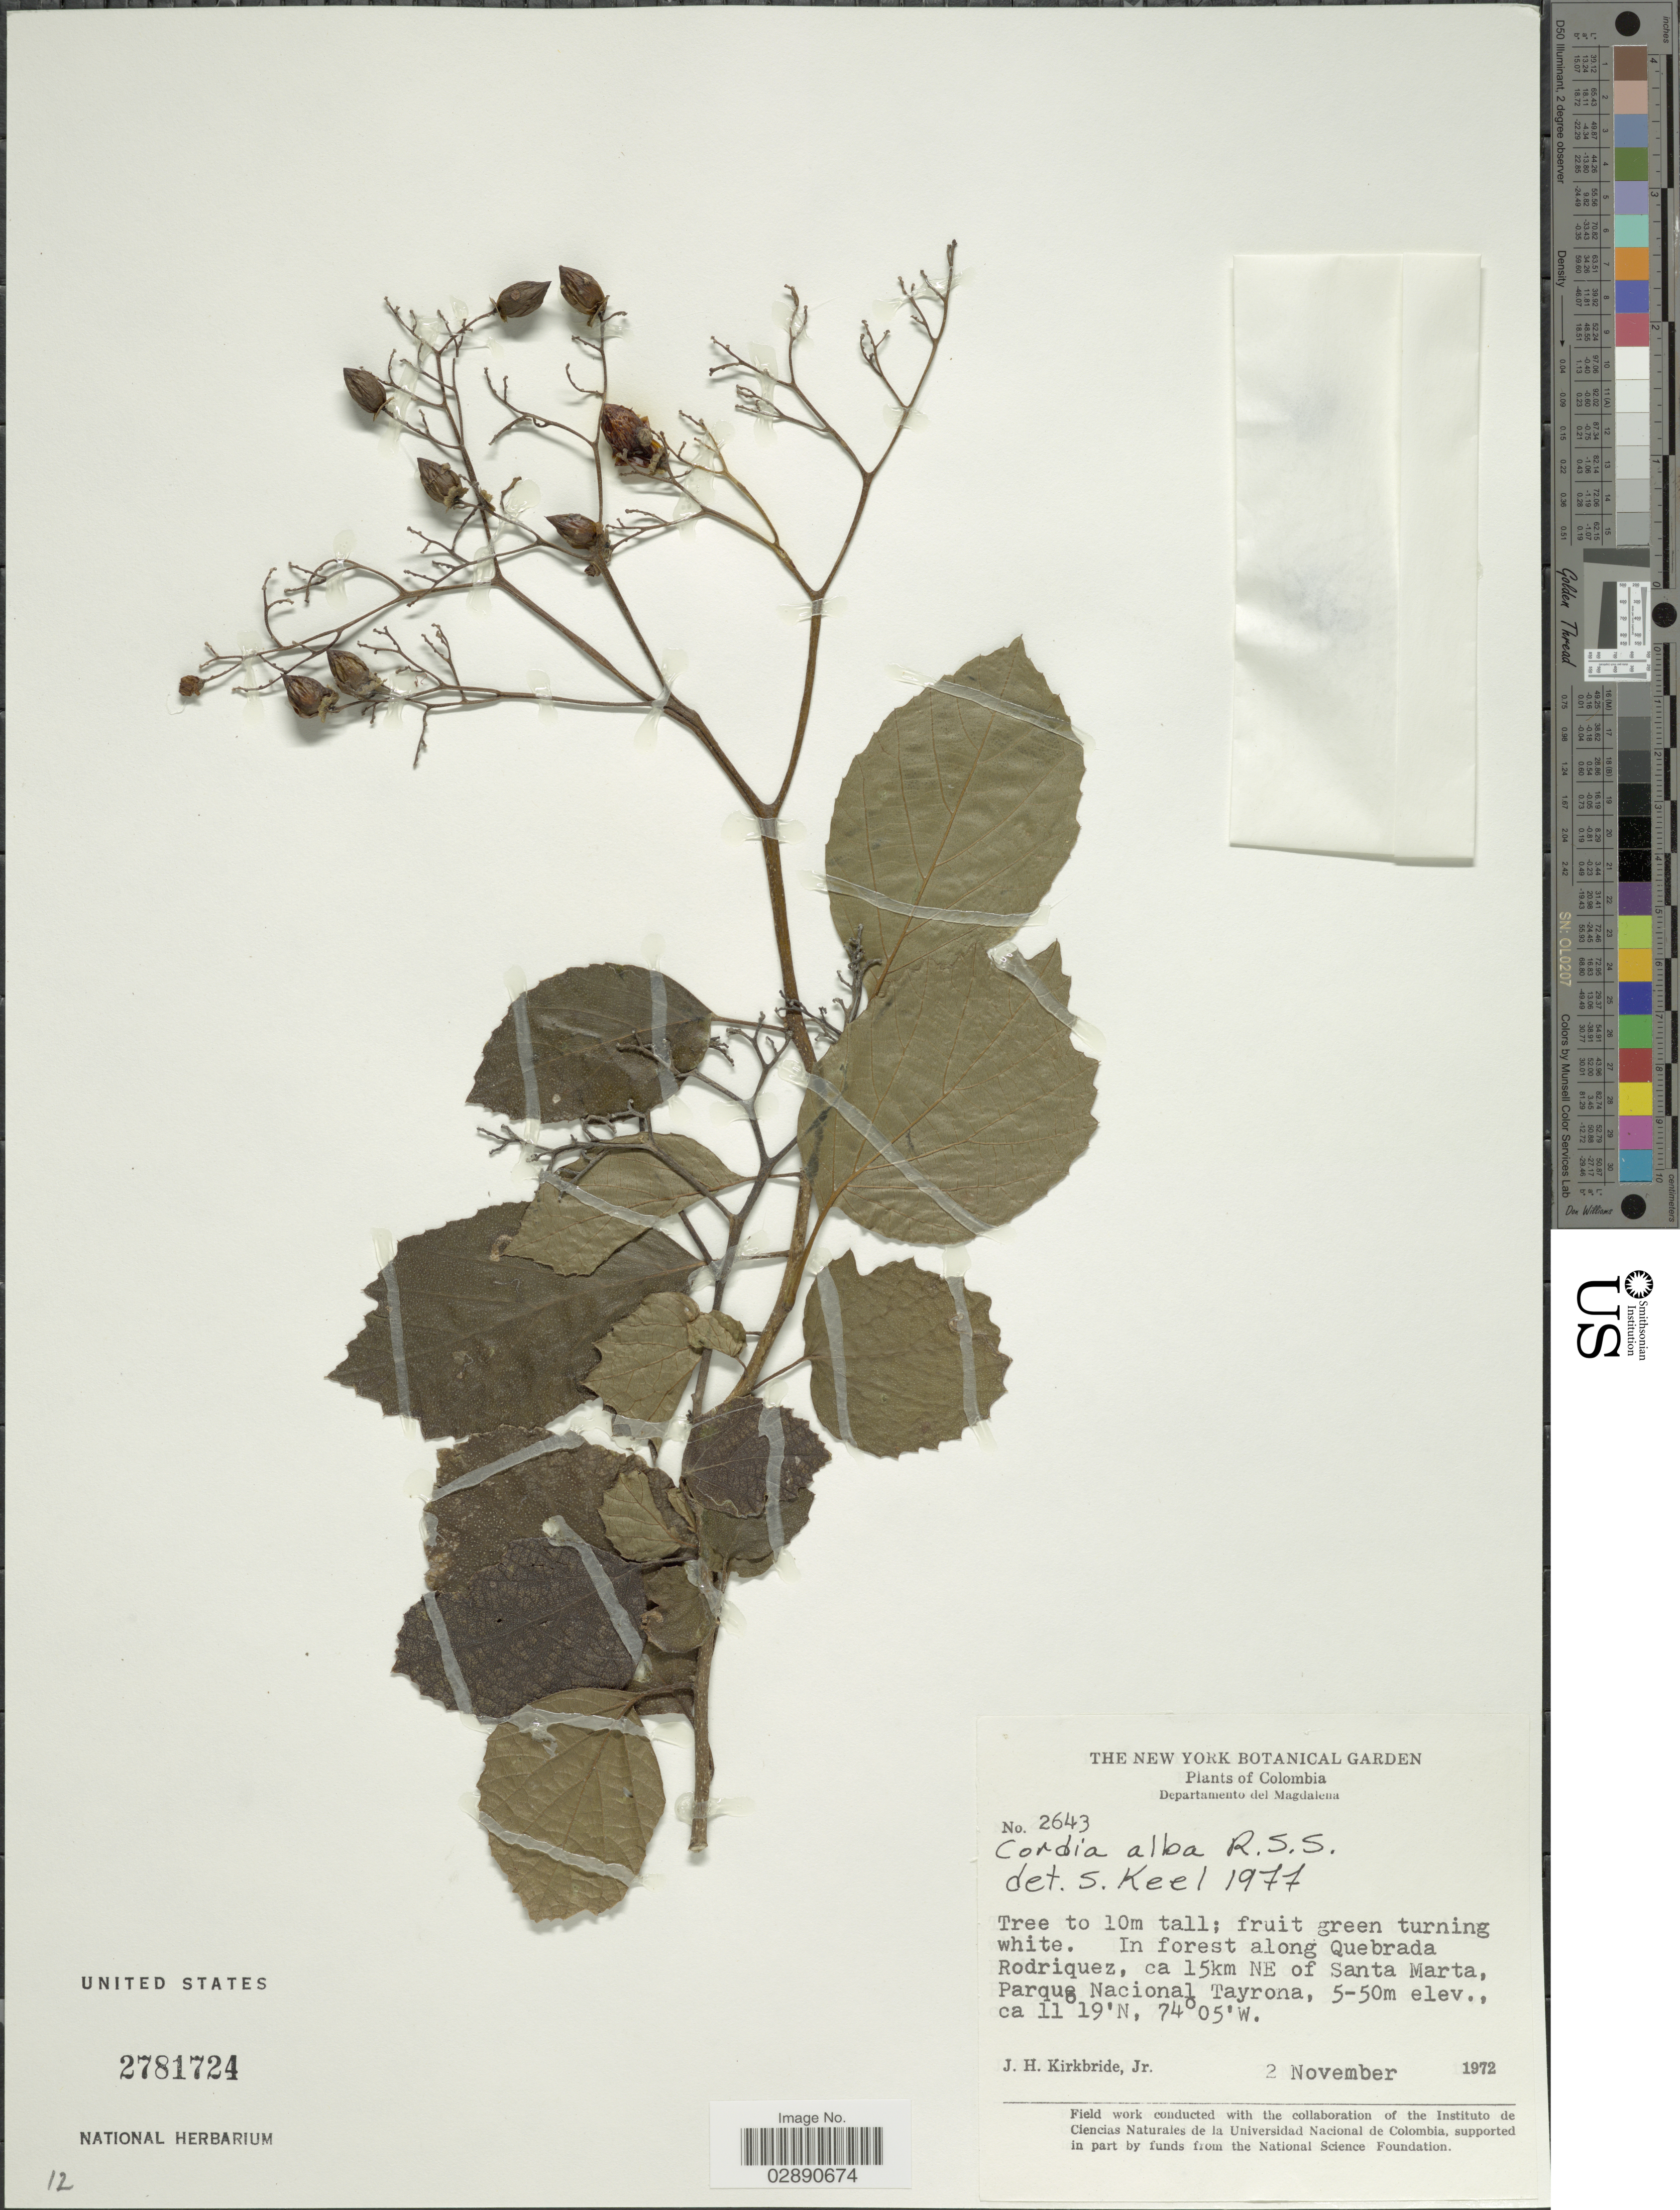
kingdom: Plantae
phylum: Tracheophyta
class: Magnoliopsida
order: Boraginales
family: Cordiaceae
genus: Cordia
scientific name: Cordia dentata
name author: Poir.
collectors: J. H. Kirkbride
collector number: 2643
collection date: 1972-11-02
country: Colombia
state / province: Magdalena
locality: Departamento del Magdalena. In forest along Quebrada Rodriquez, ca 15km NE of Santa Marta, Parque Nacional Tayrona.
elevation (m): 5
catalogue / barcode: US 2781724